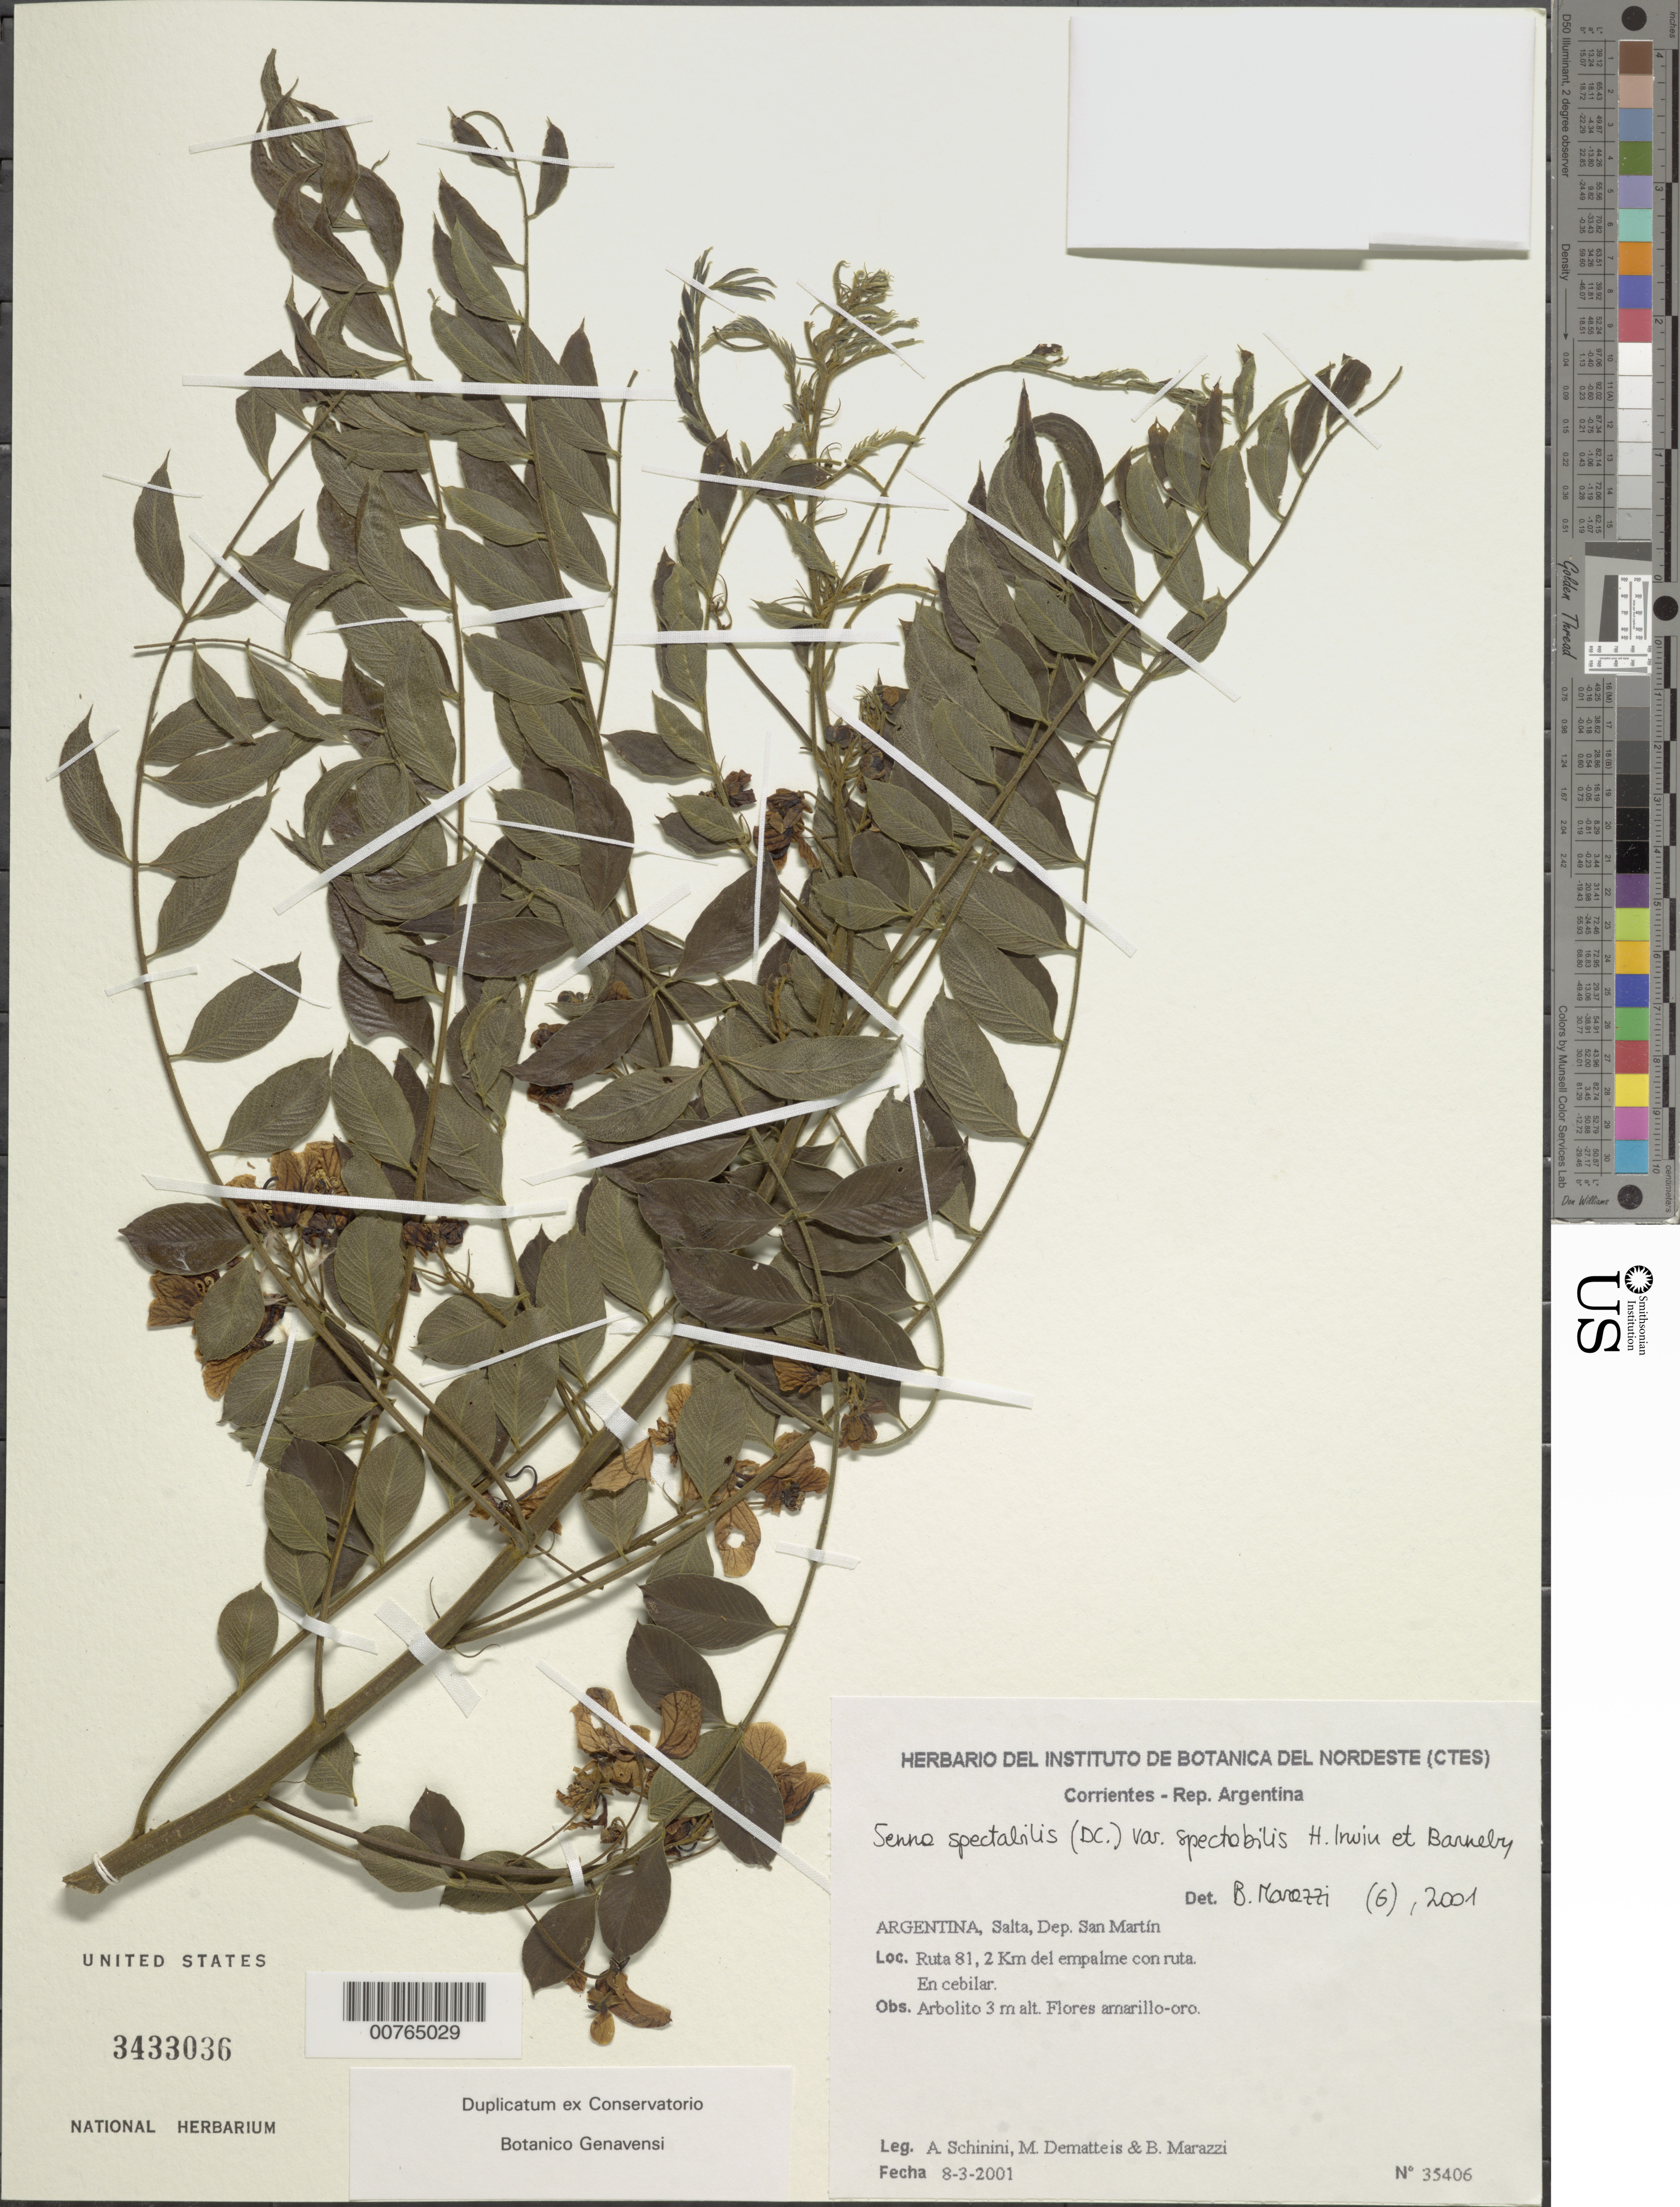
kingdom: Plantae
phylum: Tracheophyta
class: Magnoliopsida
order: Fabales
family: Fabaceae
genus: Senna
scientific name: Senna spectabilis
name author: (DC.) H.S. Irwin & Barneby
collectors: A. Schinini, M. Dematteis & B. Marazzi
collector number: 35406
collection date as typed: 03 Aug 2001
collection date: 2001-08-03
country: Argentina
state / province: Salta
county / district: San Martin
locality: Ruta 81.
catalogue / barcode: US 3433036